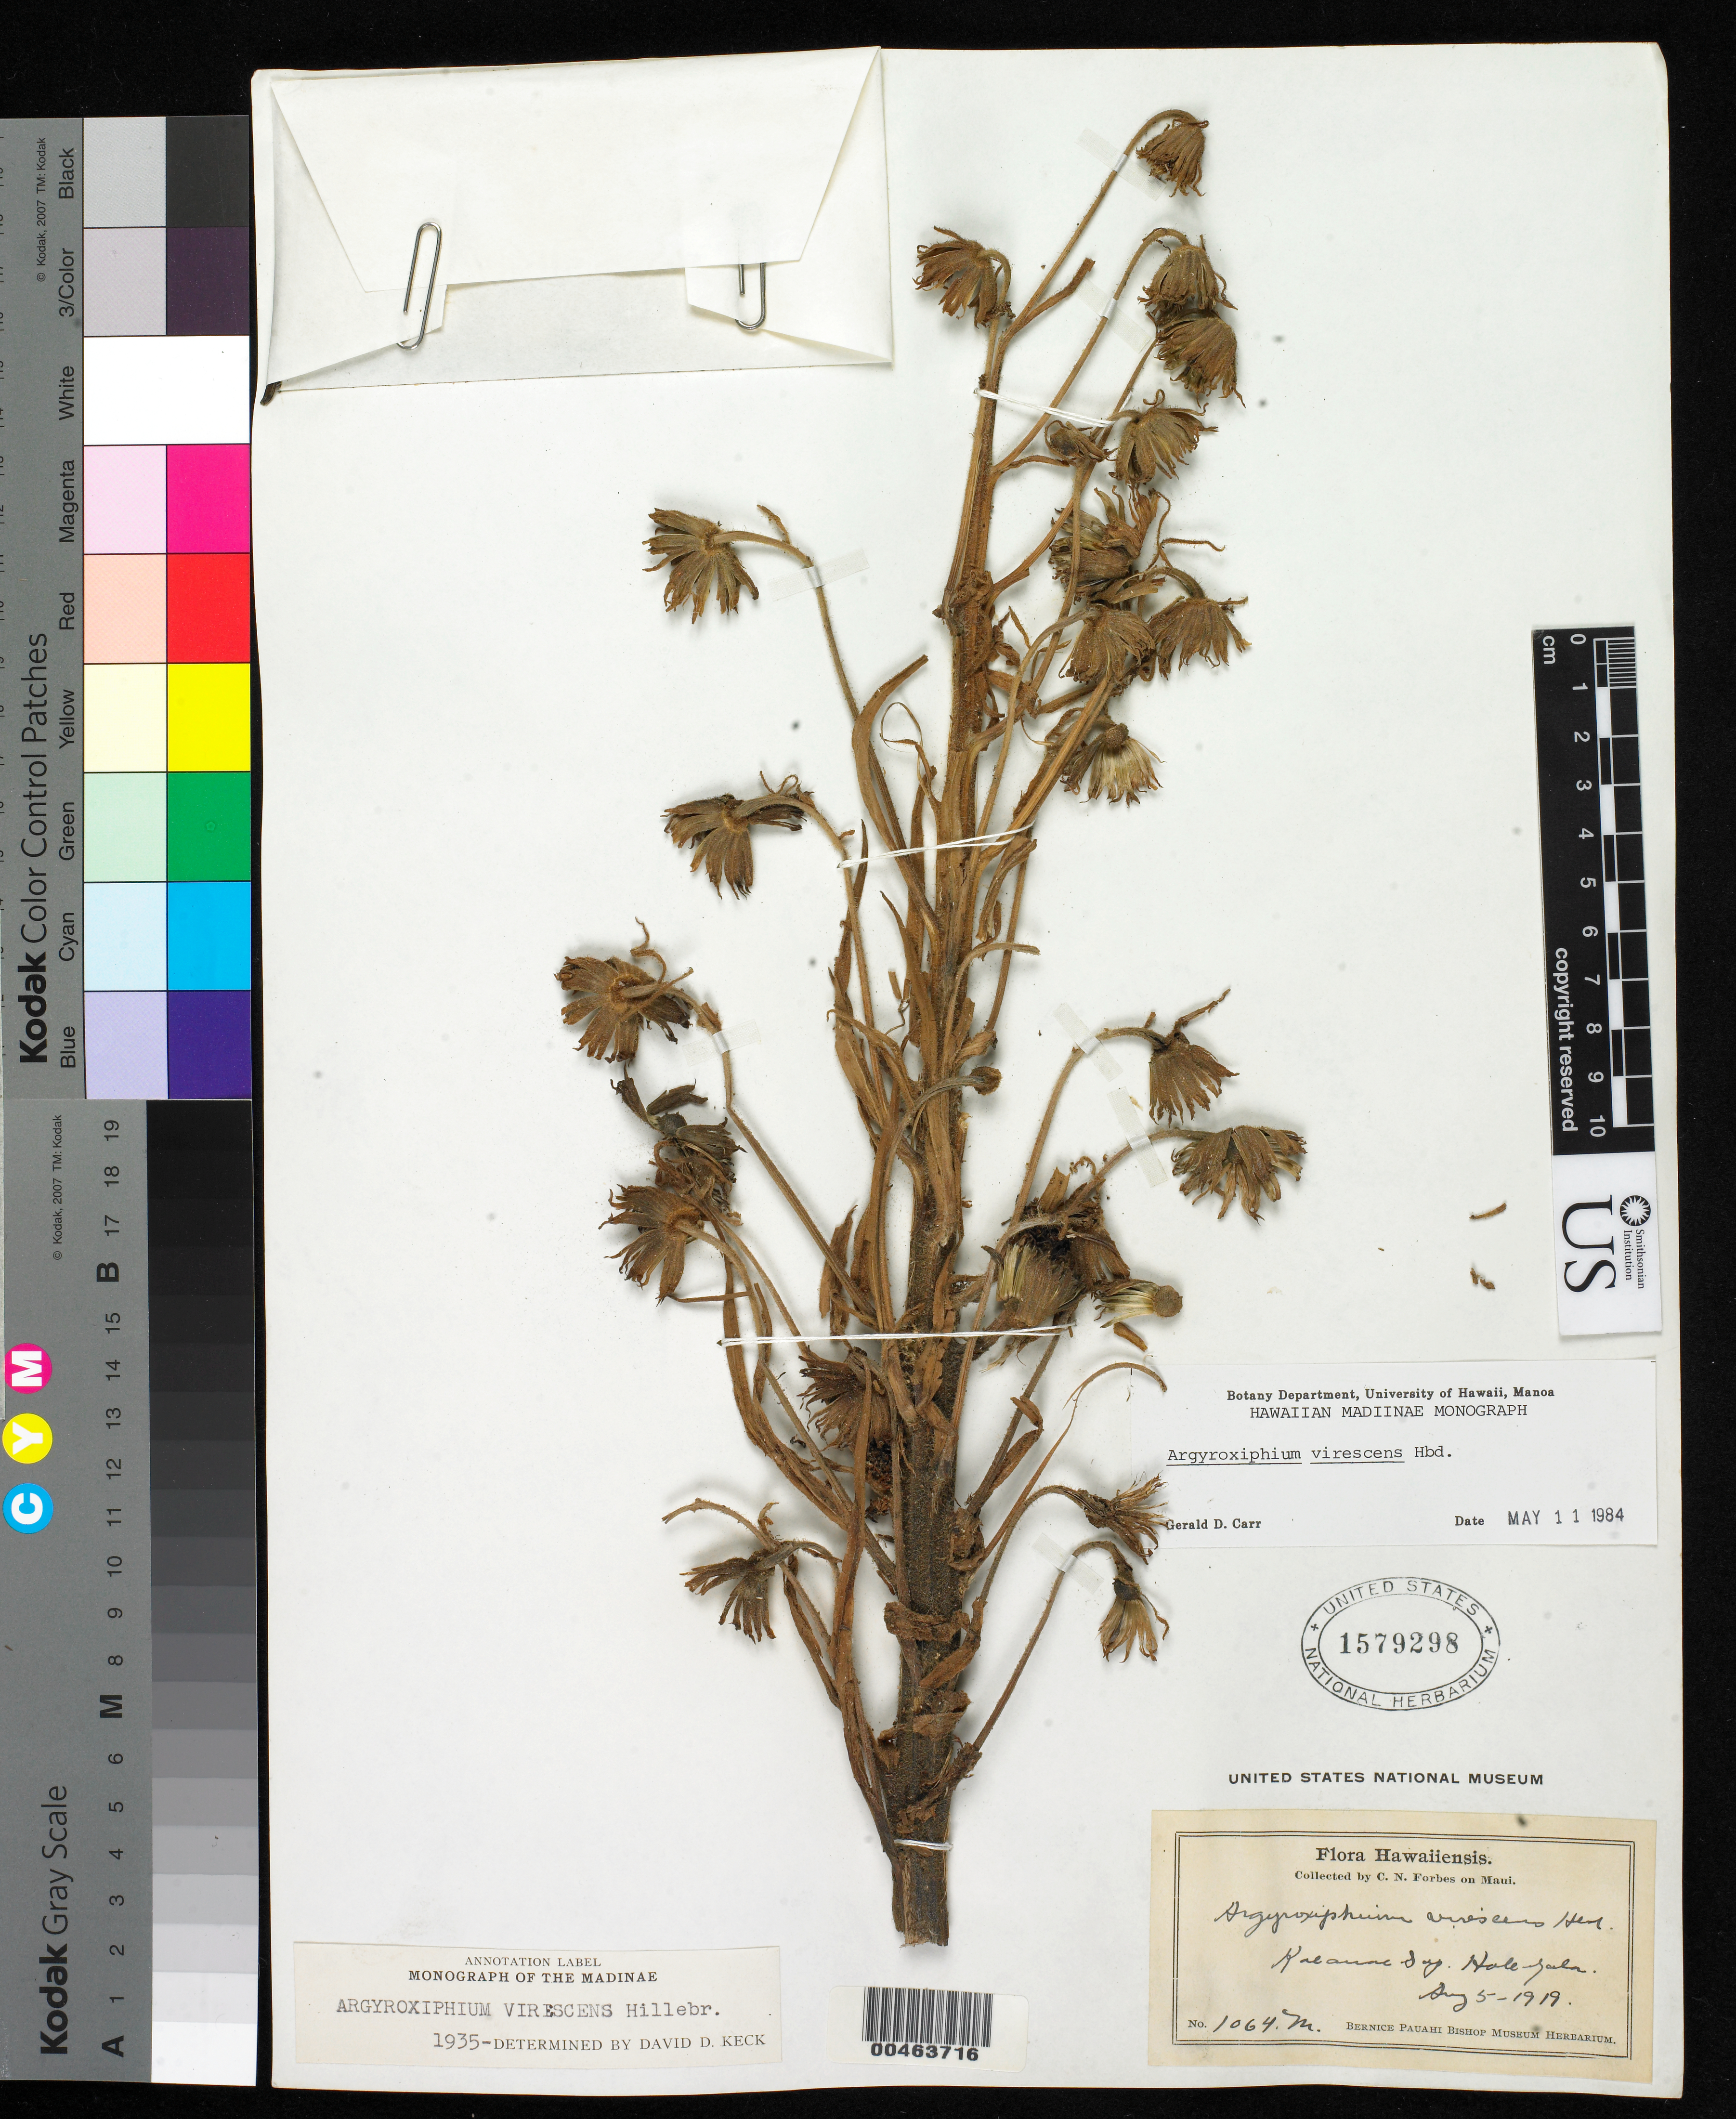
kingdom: Plantae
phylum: Tracheophyta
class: Magnoliopsida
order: Asterales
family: Asteraceae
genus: Argyroxiphium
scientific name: Argyroxiphium virescens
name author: Hillebr.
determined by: Carr, G. D.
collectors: C. N. Forbes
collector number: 1064.M.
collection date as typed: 5 Aug 1919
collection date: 1919-08-05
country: United States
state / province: Hawaii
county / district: Maui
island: Maui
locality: Kaeanae Gap. Haleakala.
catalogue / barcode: US 1579298